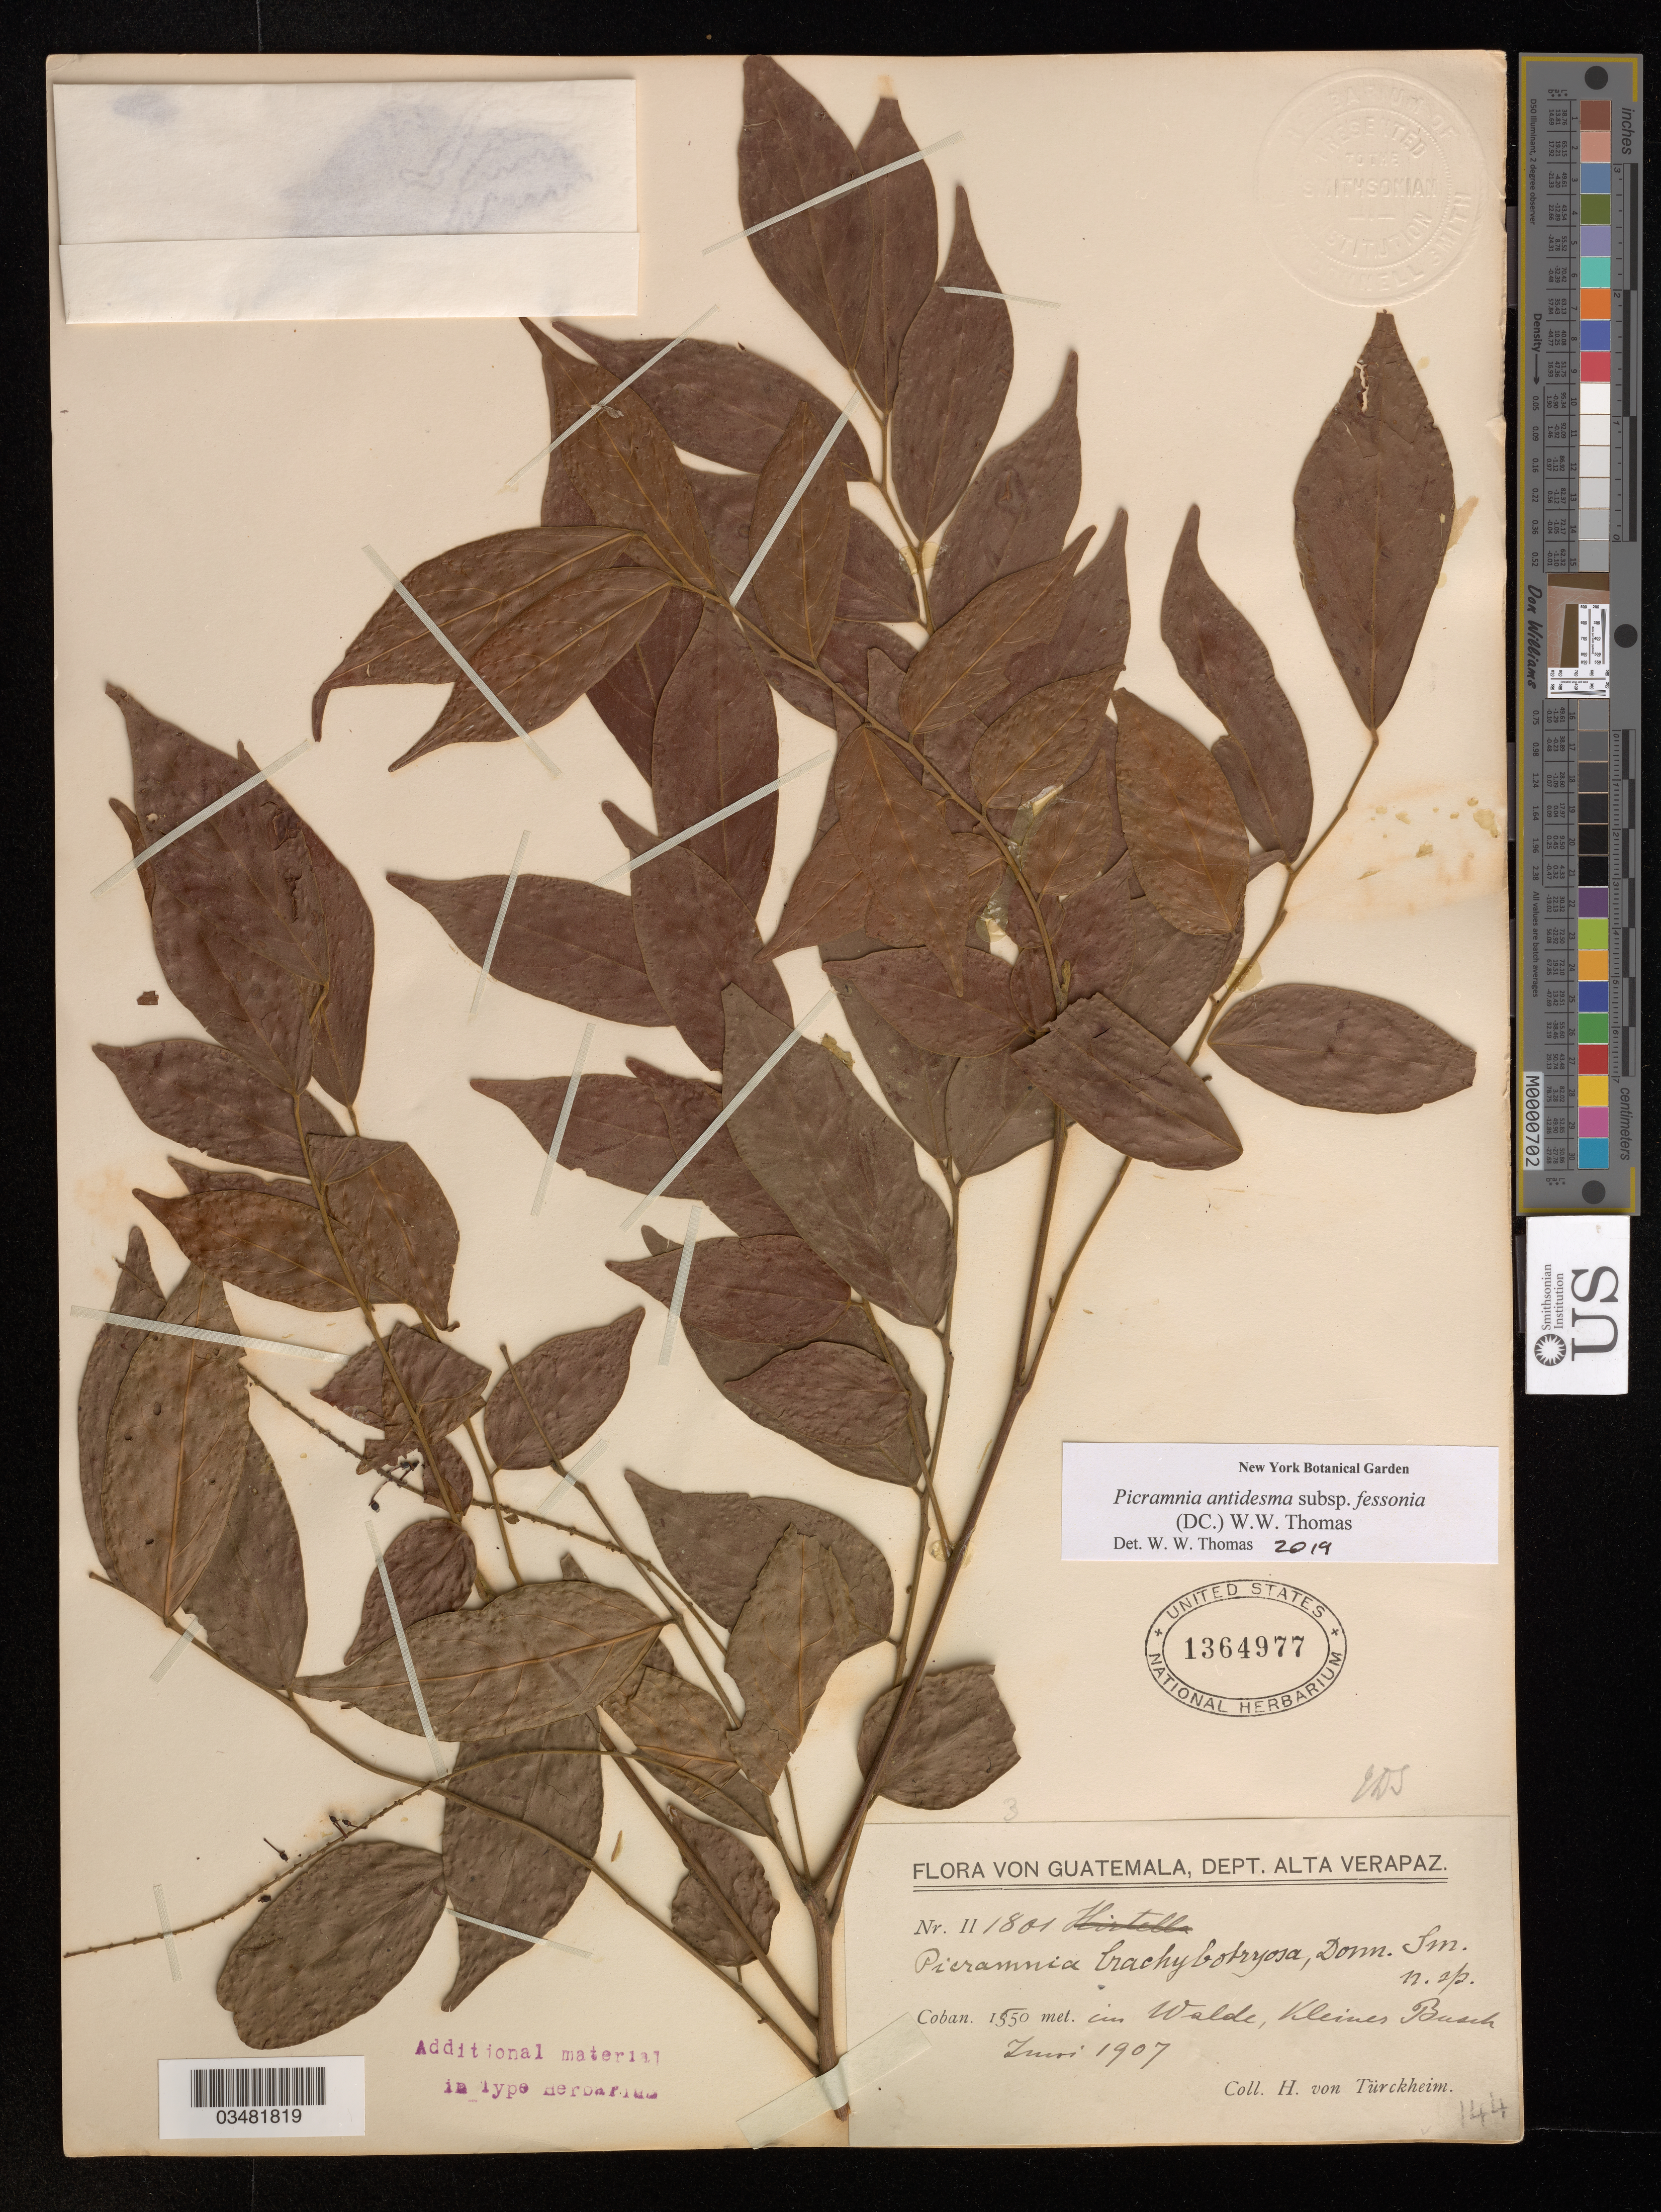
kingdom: Plantae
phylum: Tracheophyta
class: Magnoliopsida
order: Picramniales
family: Picramniaceae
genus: Picramnia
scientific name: Picramnia brachybotryosa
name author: Donn. Sm.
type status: Isotype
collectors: H. von Türckheim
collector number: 1801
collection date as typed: Jun 1907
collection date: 1907-06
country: Guatemala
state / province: Alta Verapaz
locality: Cobán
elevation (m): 1550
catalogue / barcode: US 1364977